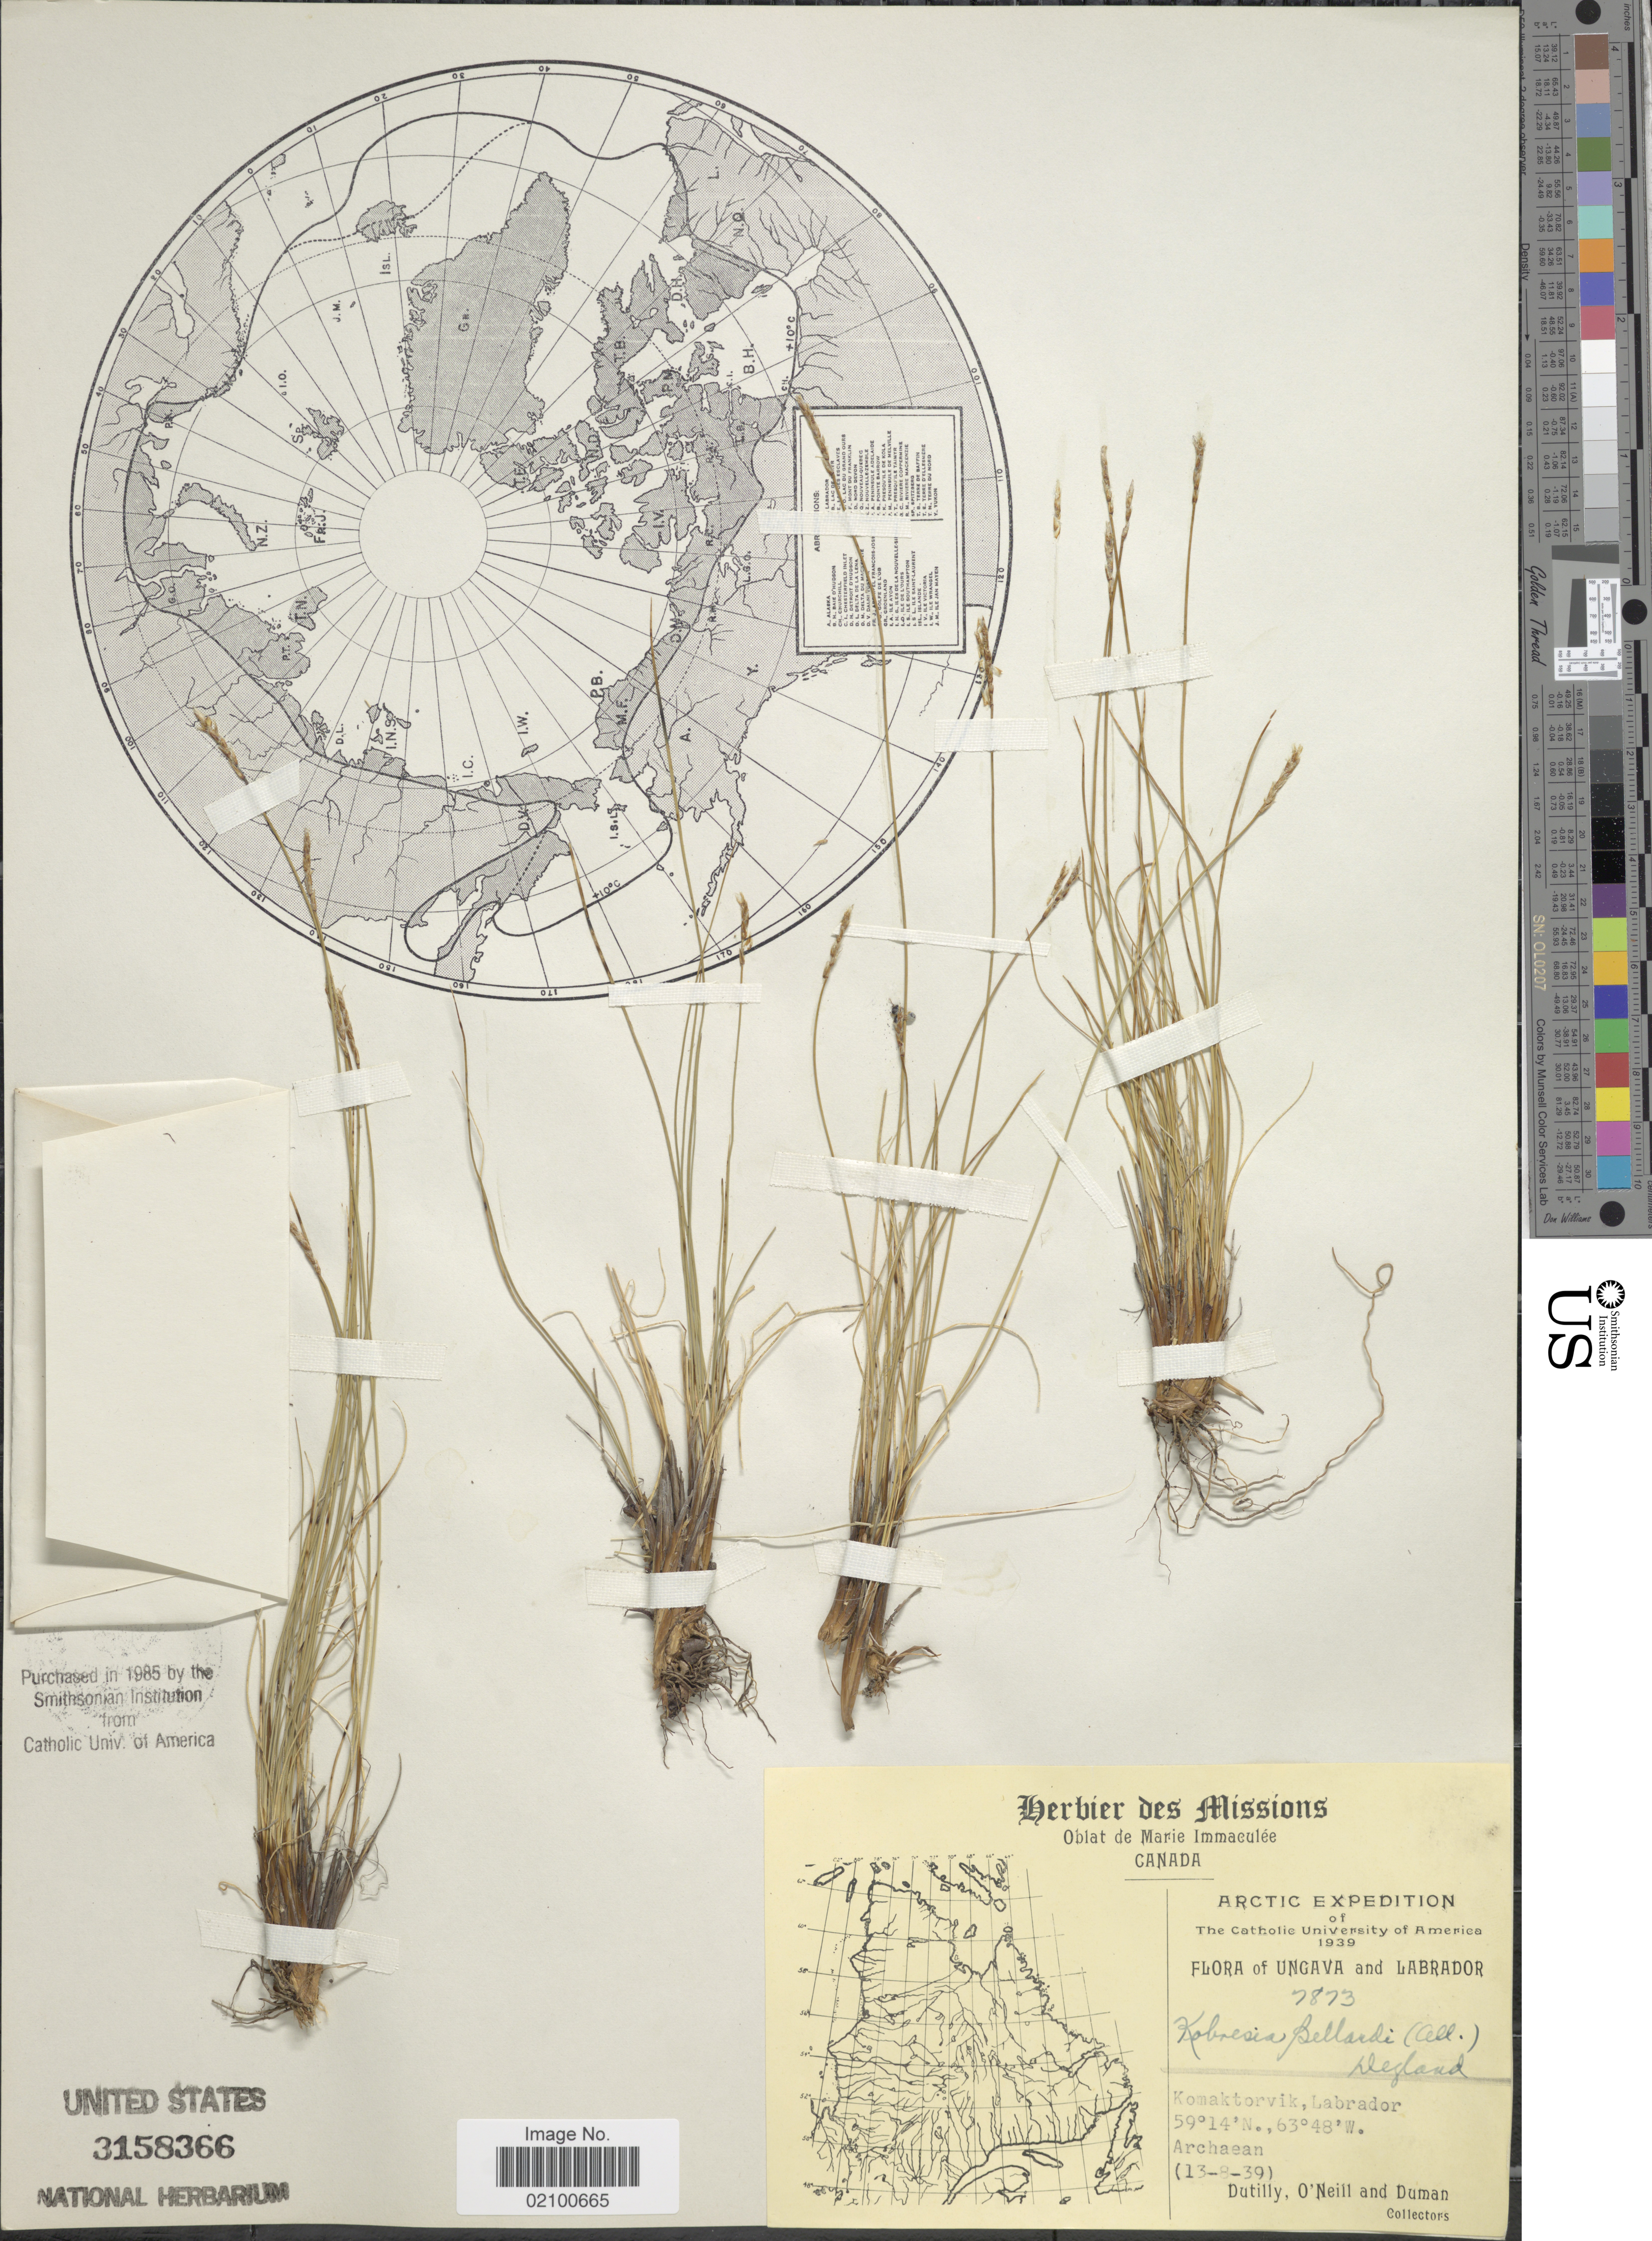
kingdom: Plantae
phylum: Tracheophyta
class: Liliopsida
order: Poales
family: Cyperaceae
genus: Carex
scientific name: Carex myosuroides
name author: Vill.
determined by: Strong, M. T., (US), Smithsonian Institution - National Museum of Natural History (UNITED STATES)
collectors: -. Dutilly, -. O'Neill & -. Duman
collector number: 7873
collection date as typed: Transcribed d/m/y: 13/8/39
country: Canada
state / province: Newfoundland and Labrador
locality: Arctic, Komaktorvik, Labrador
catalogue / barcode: US 3158366